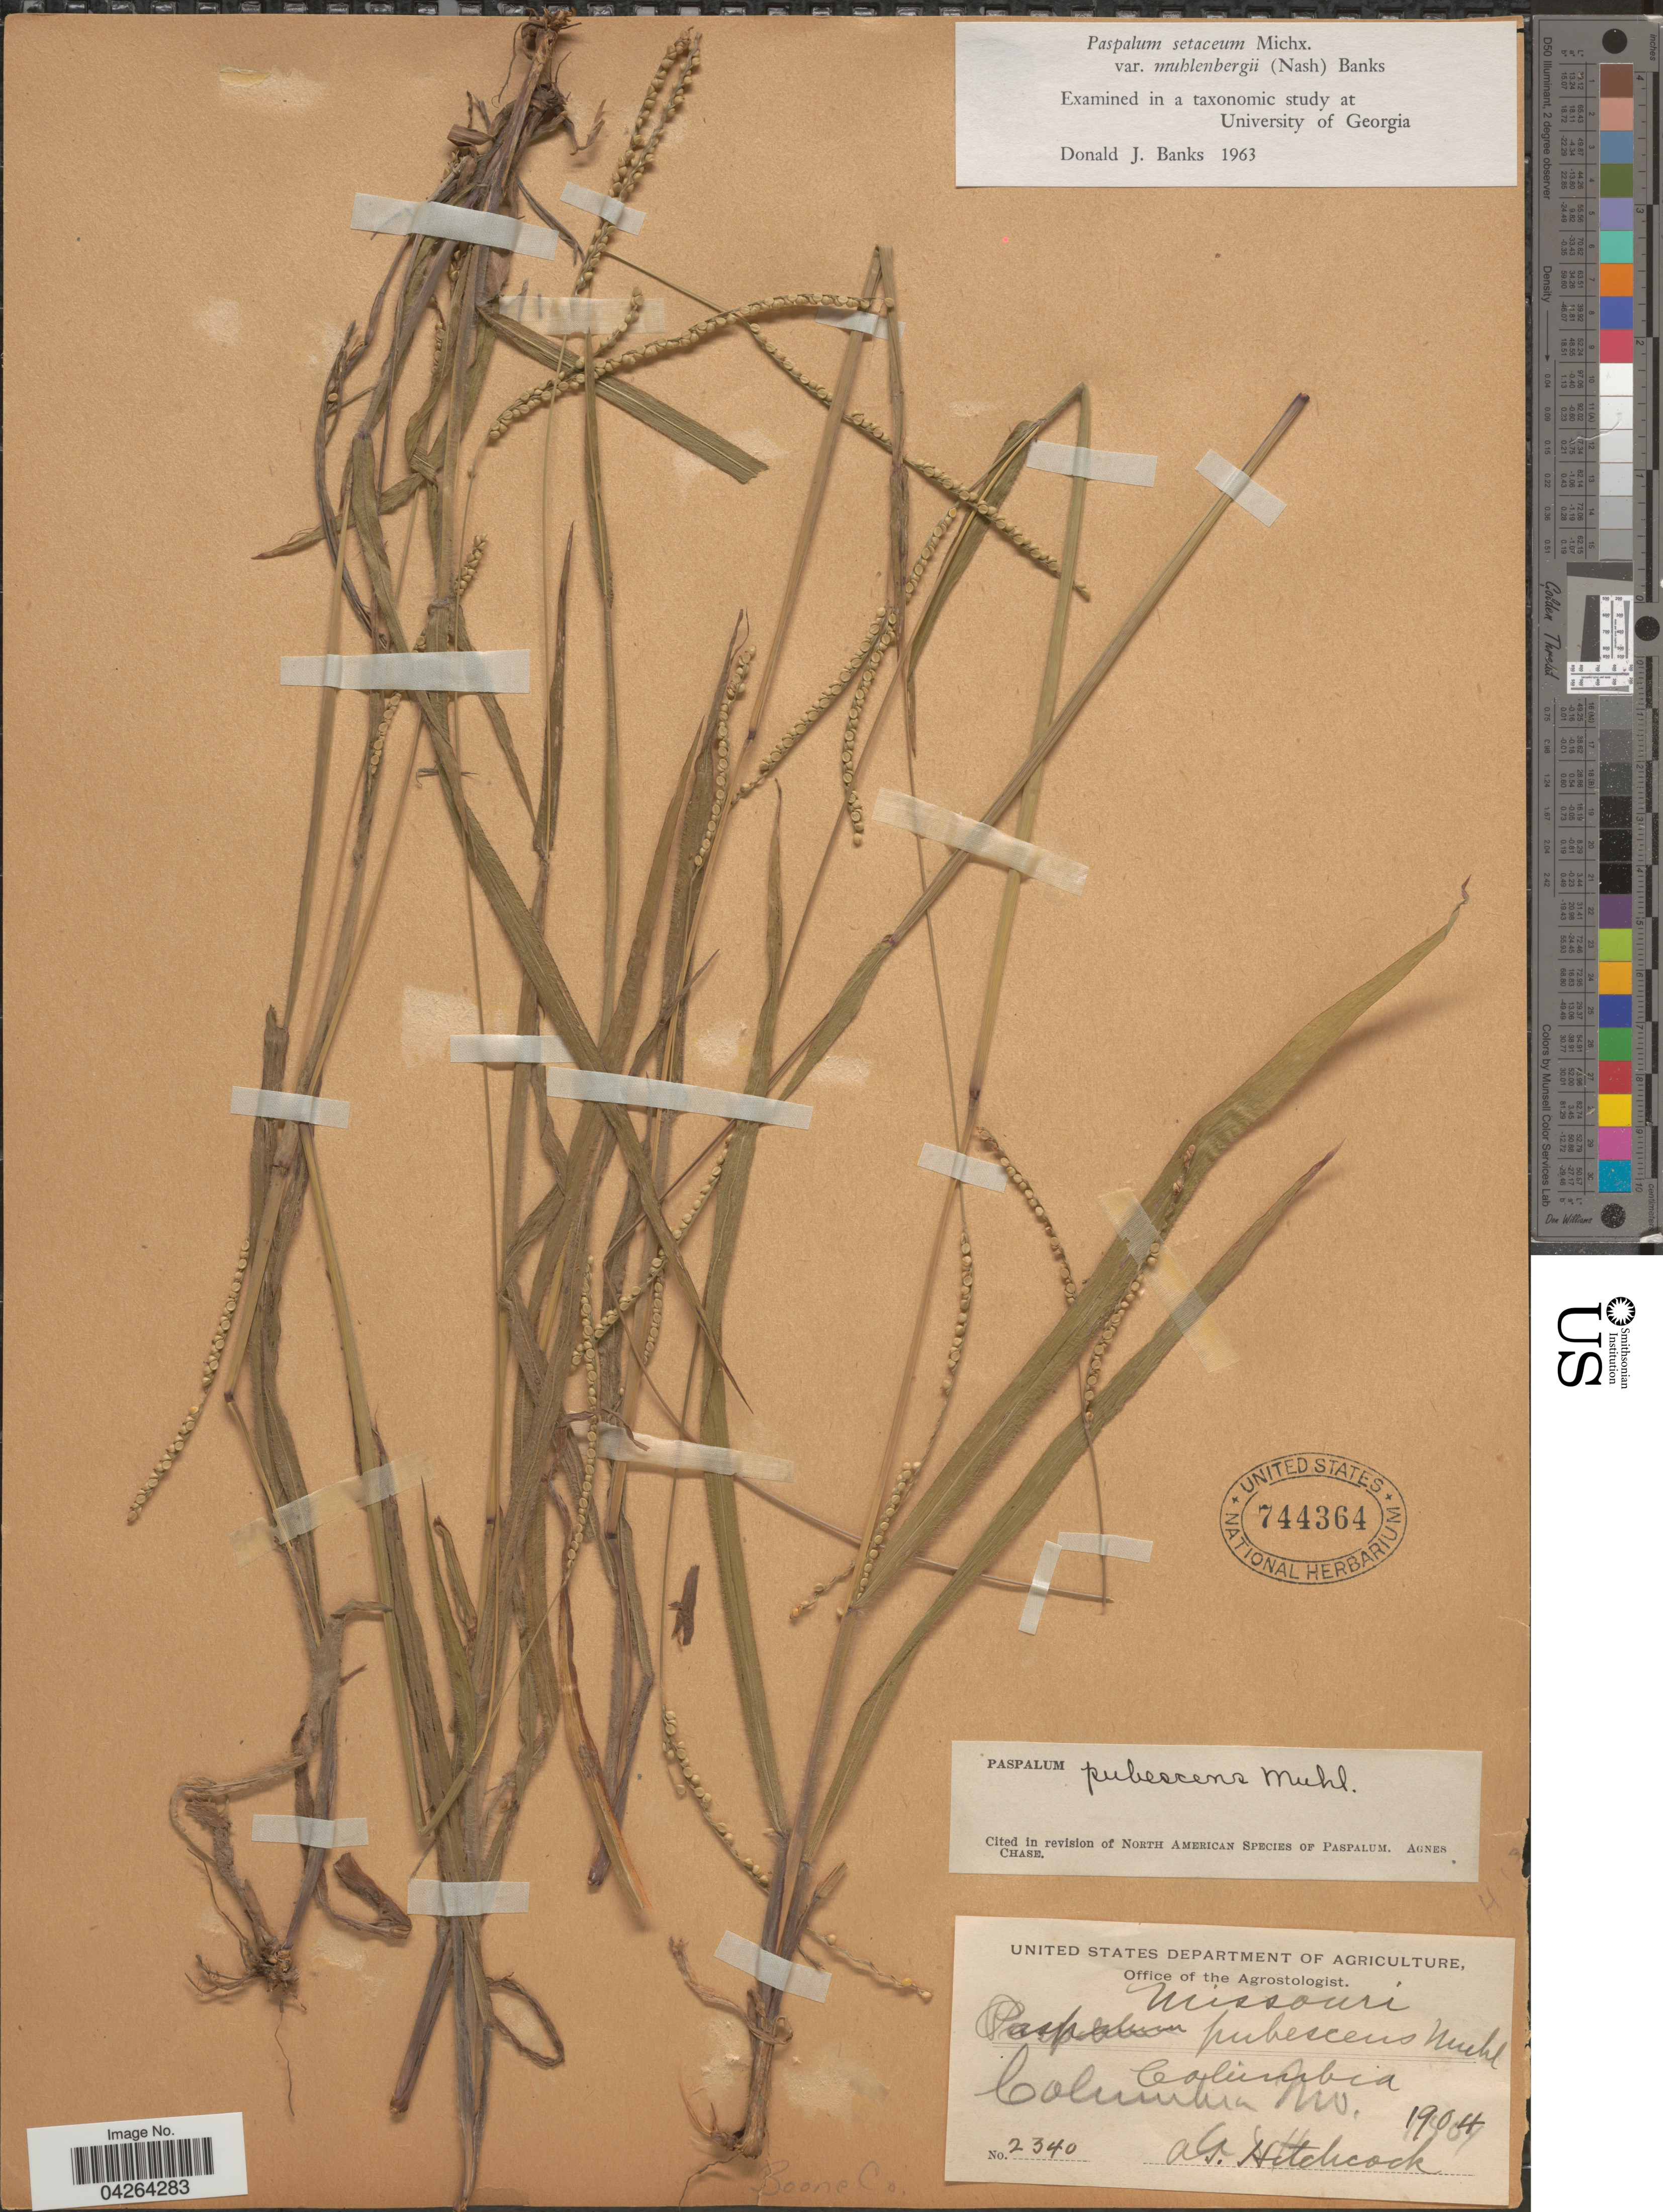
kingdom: Plantae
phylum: Tracheophyta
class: Liliopsida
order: Poales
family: Poaceae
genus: Paspalum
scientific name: Paspalum setaceum var. muhlenbergii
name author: (Nash) D.J. Banks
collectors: A. S. Hitchcock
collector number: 2340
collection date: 1904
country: United States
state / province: Missouri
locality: Colombia. Boone Co.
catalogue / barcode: US 744364